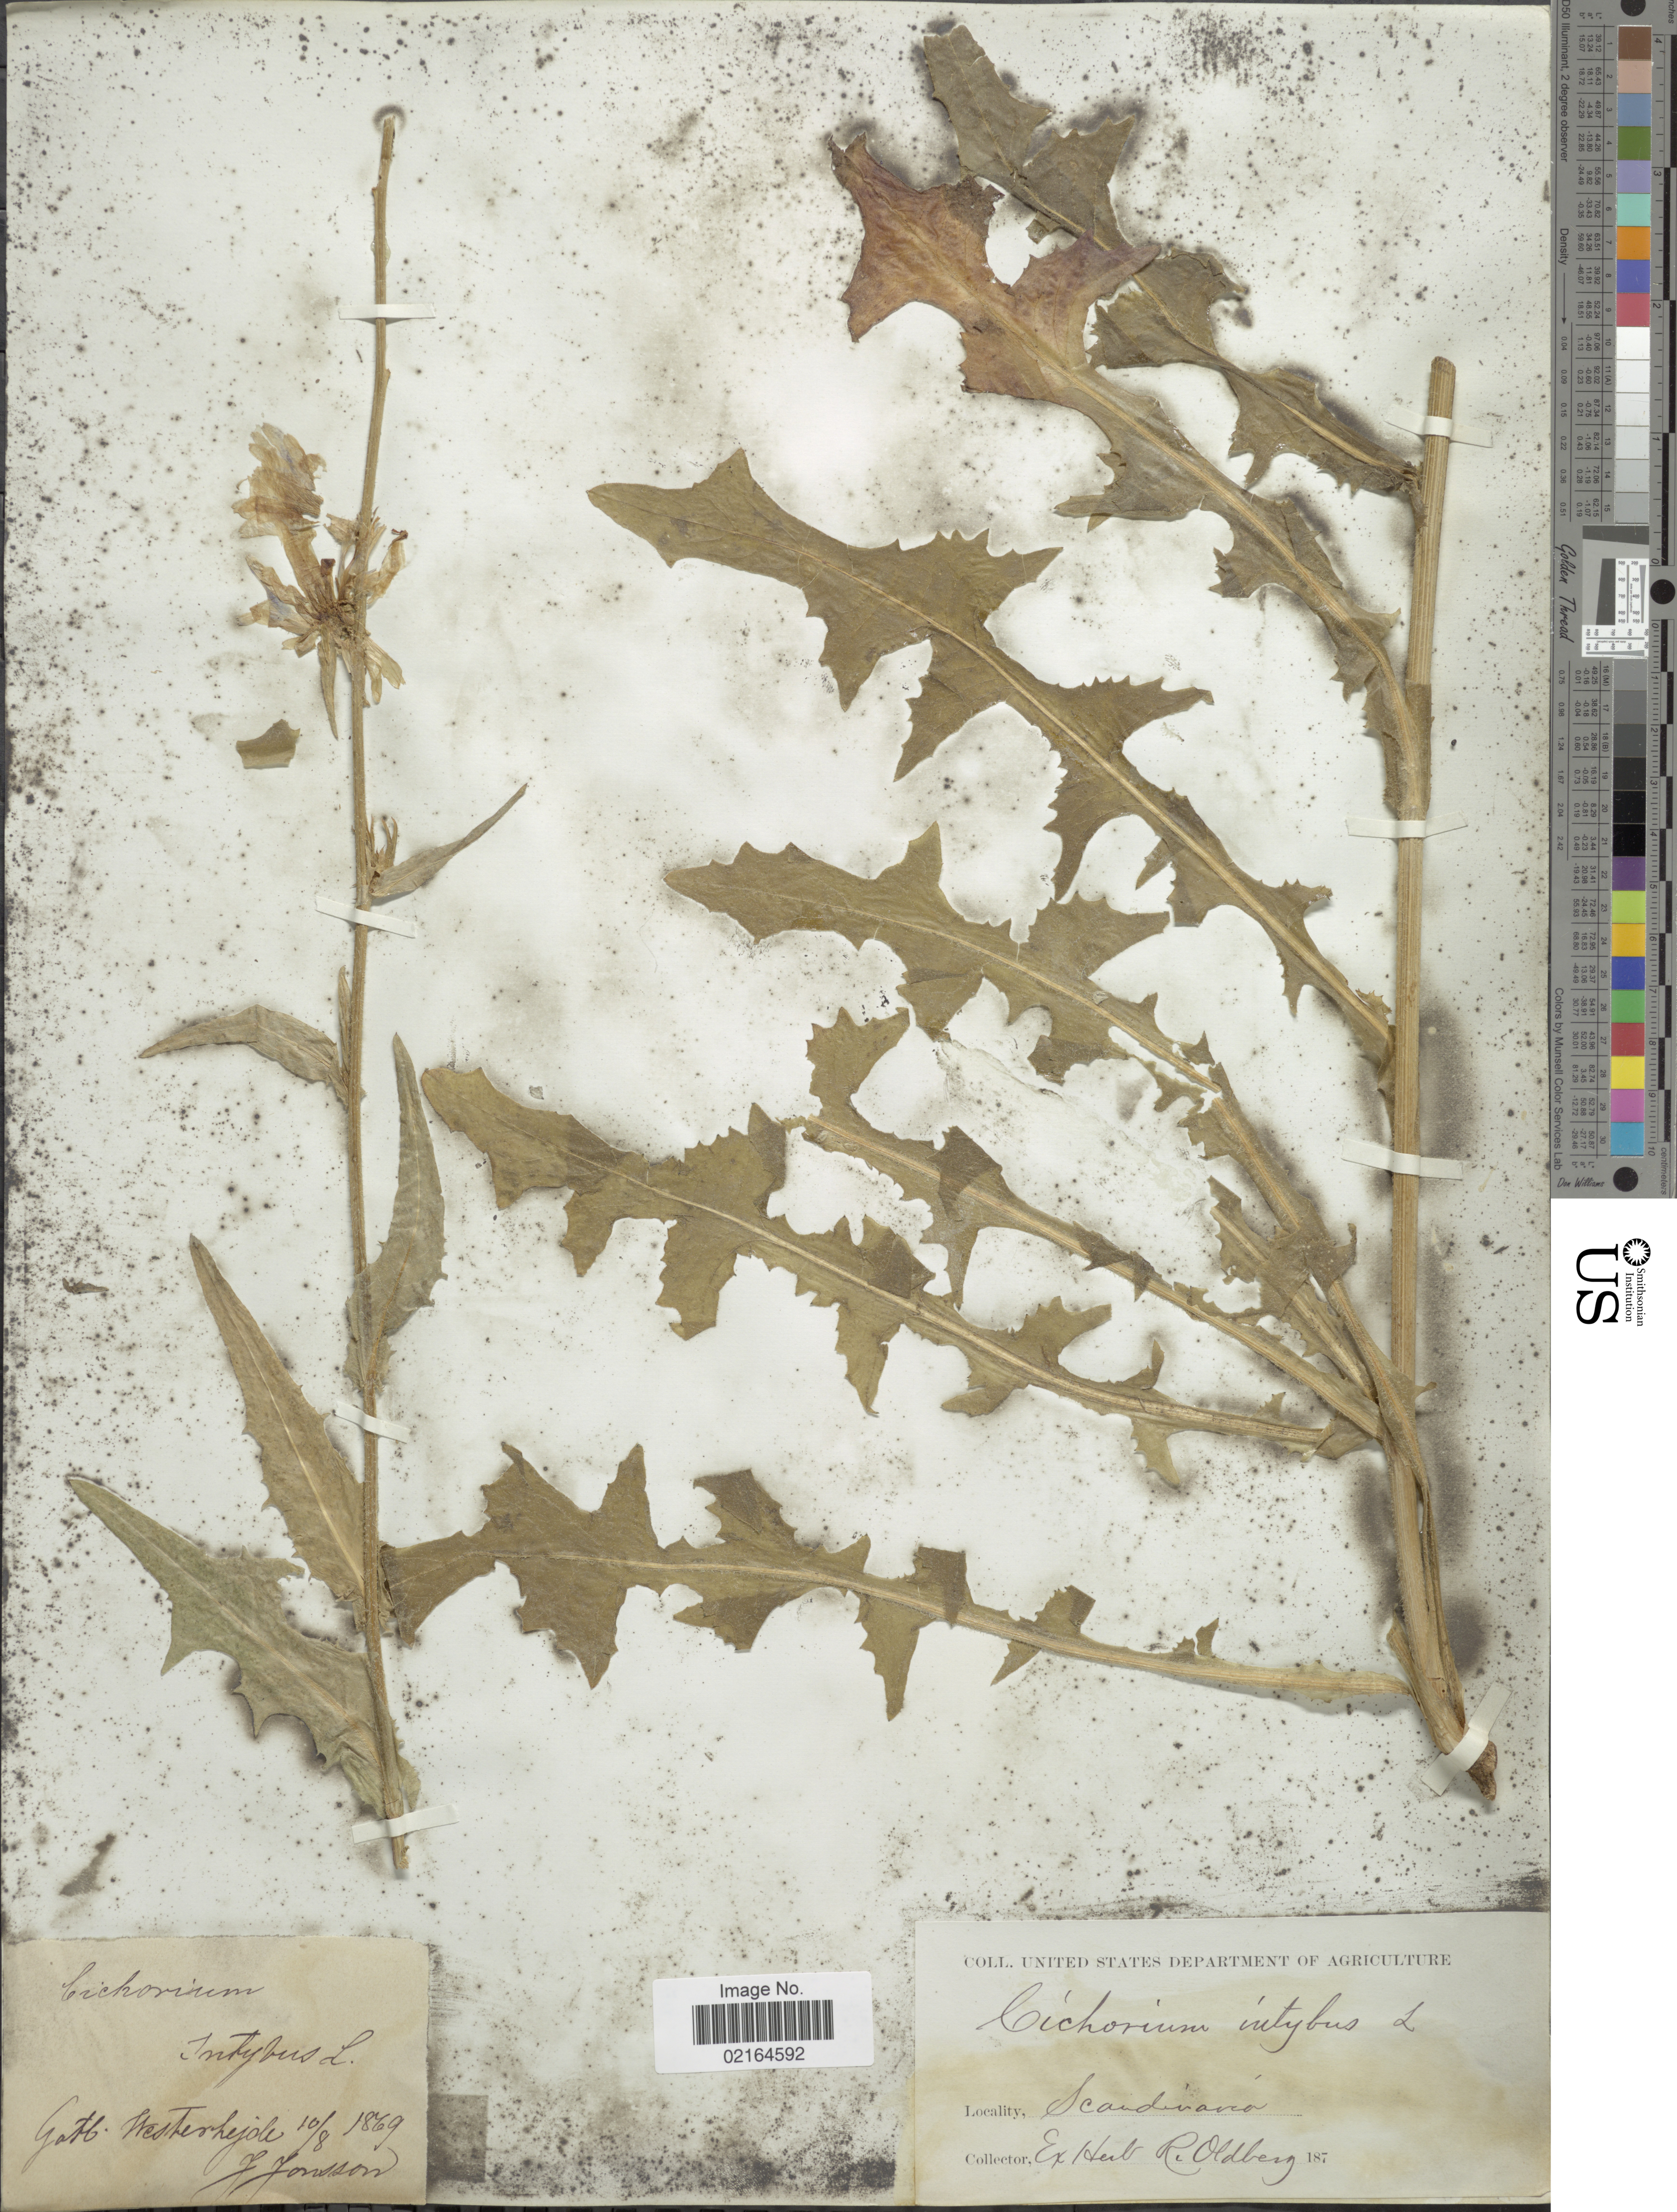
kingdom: Plantae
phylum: Tracheophyta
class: Magnoliopsida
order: Asterales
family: Asteraceae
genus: Cichorium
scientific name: Cichorium intybus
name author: L.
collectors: J. Jonsson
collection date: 1869-08-10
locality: Scandinavia, Gothl. Westernhejode [interpreted]